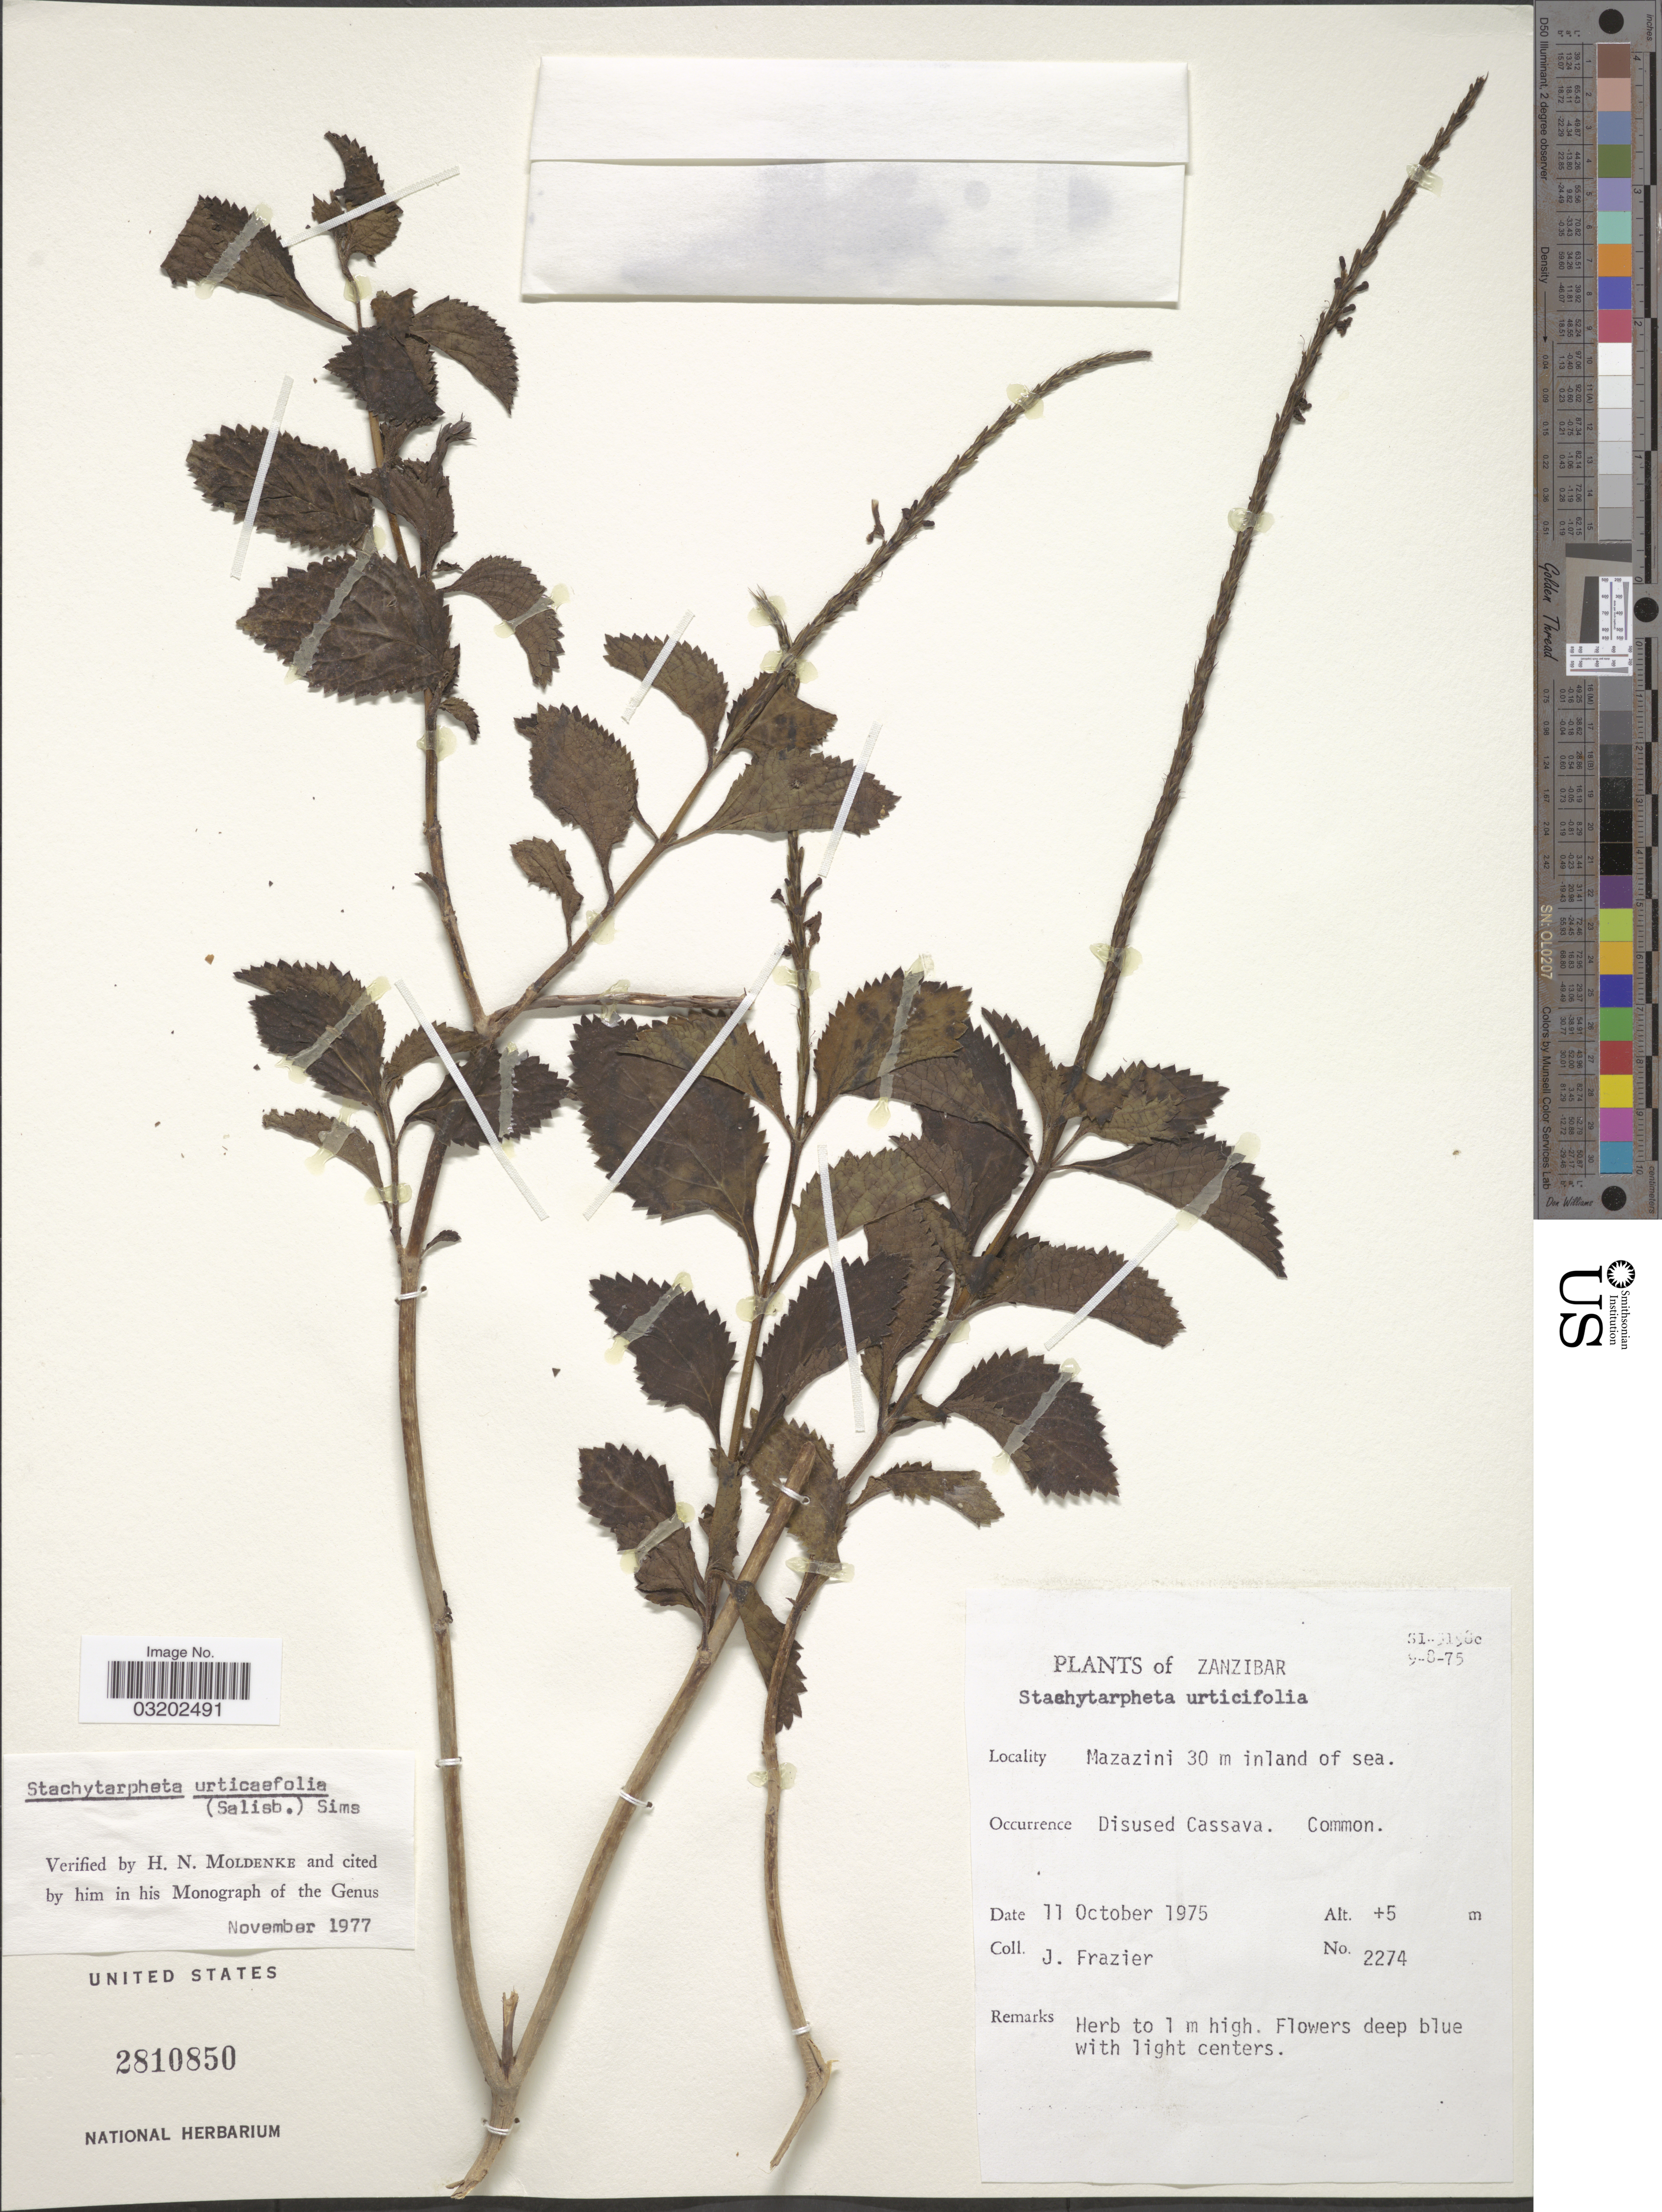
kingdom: Plantae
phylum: Tracheophyta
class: Magnoliopsida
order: Lamiales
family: Verbenaceae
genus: Stachytarpheta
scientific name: Stachytarpheta urticifolia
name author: Sims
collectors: J. Frazier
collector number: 2274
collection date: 1975-10-11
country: Tanzania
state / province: Zanzibar Urban/West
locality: Mazazini 30 m inland of sea.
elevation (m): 5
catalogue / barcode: US 2810850